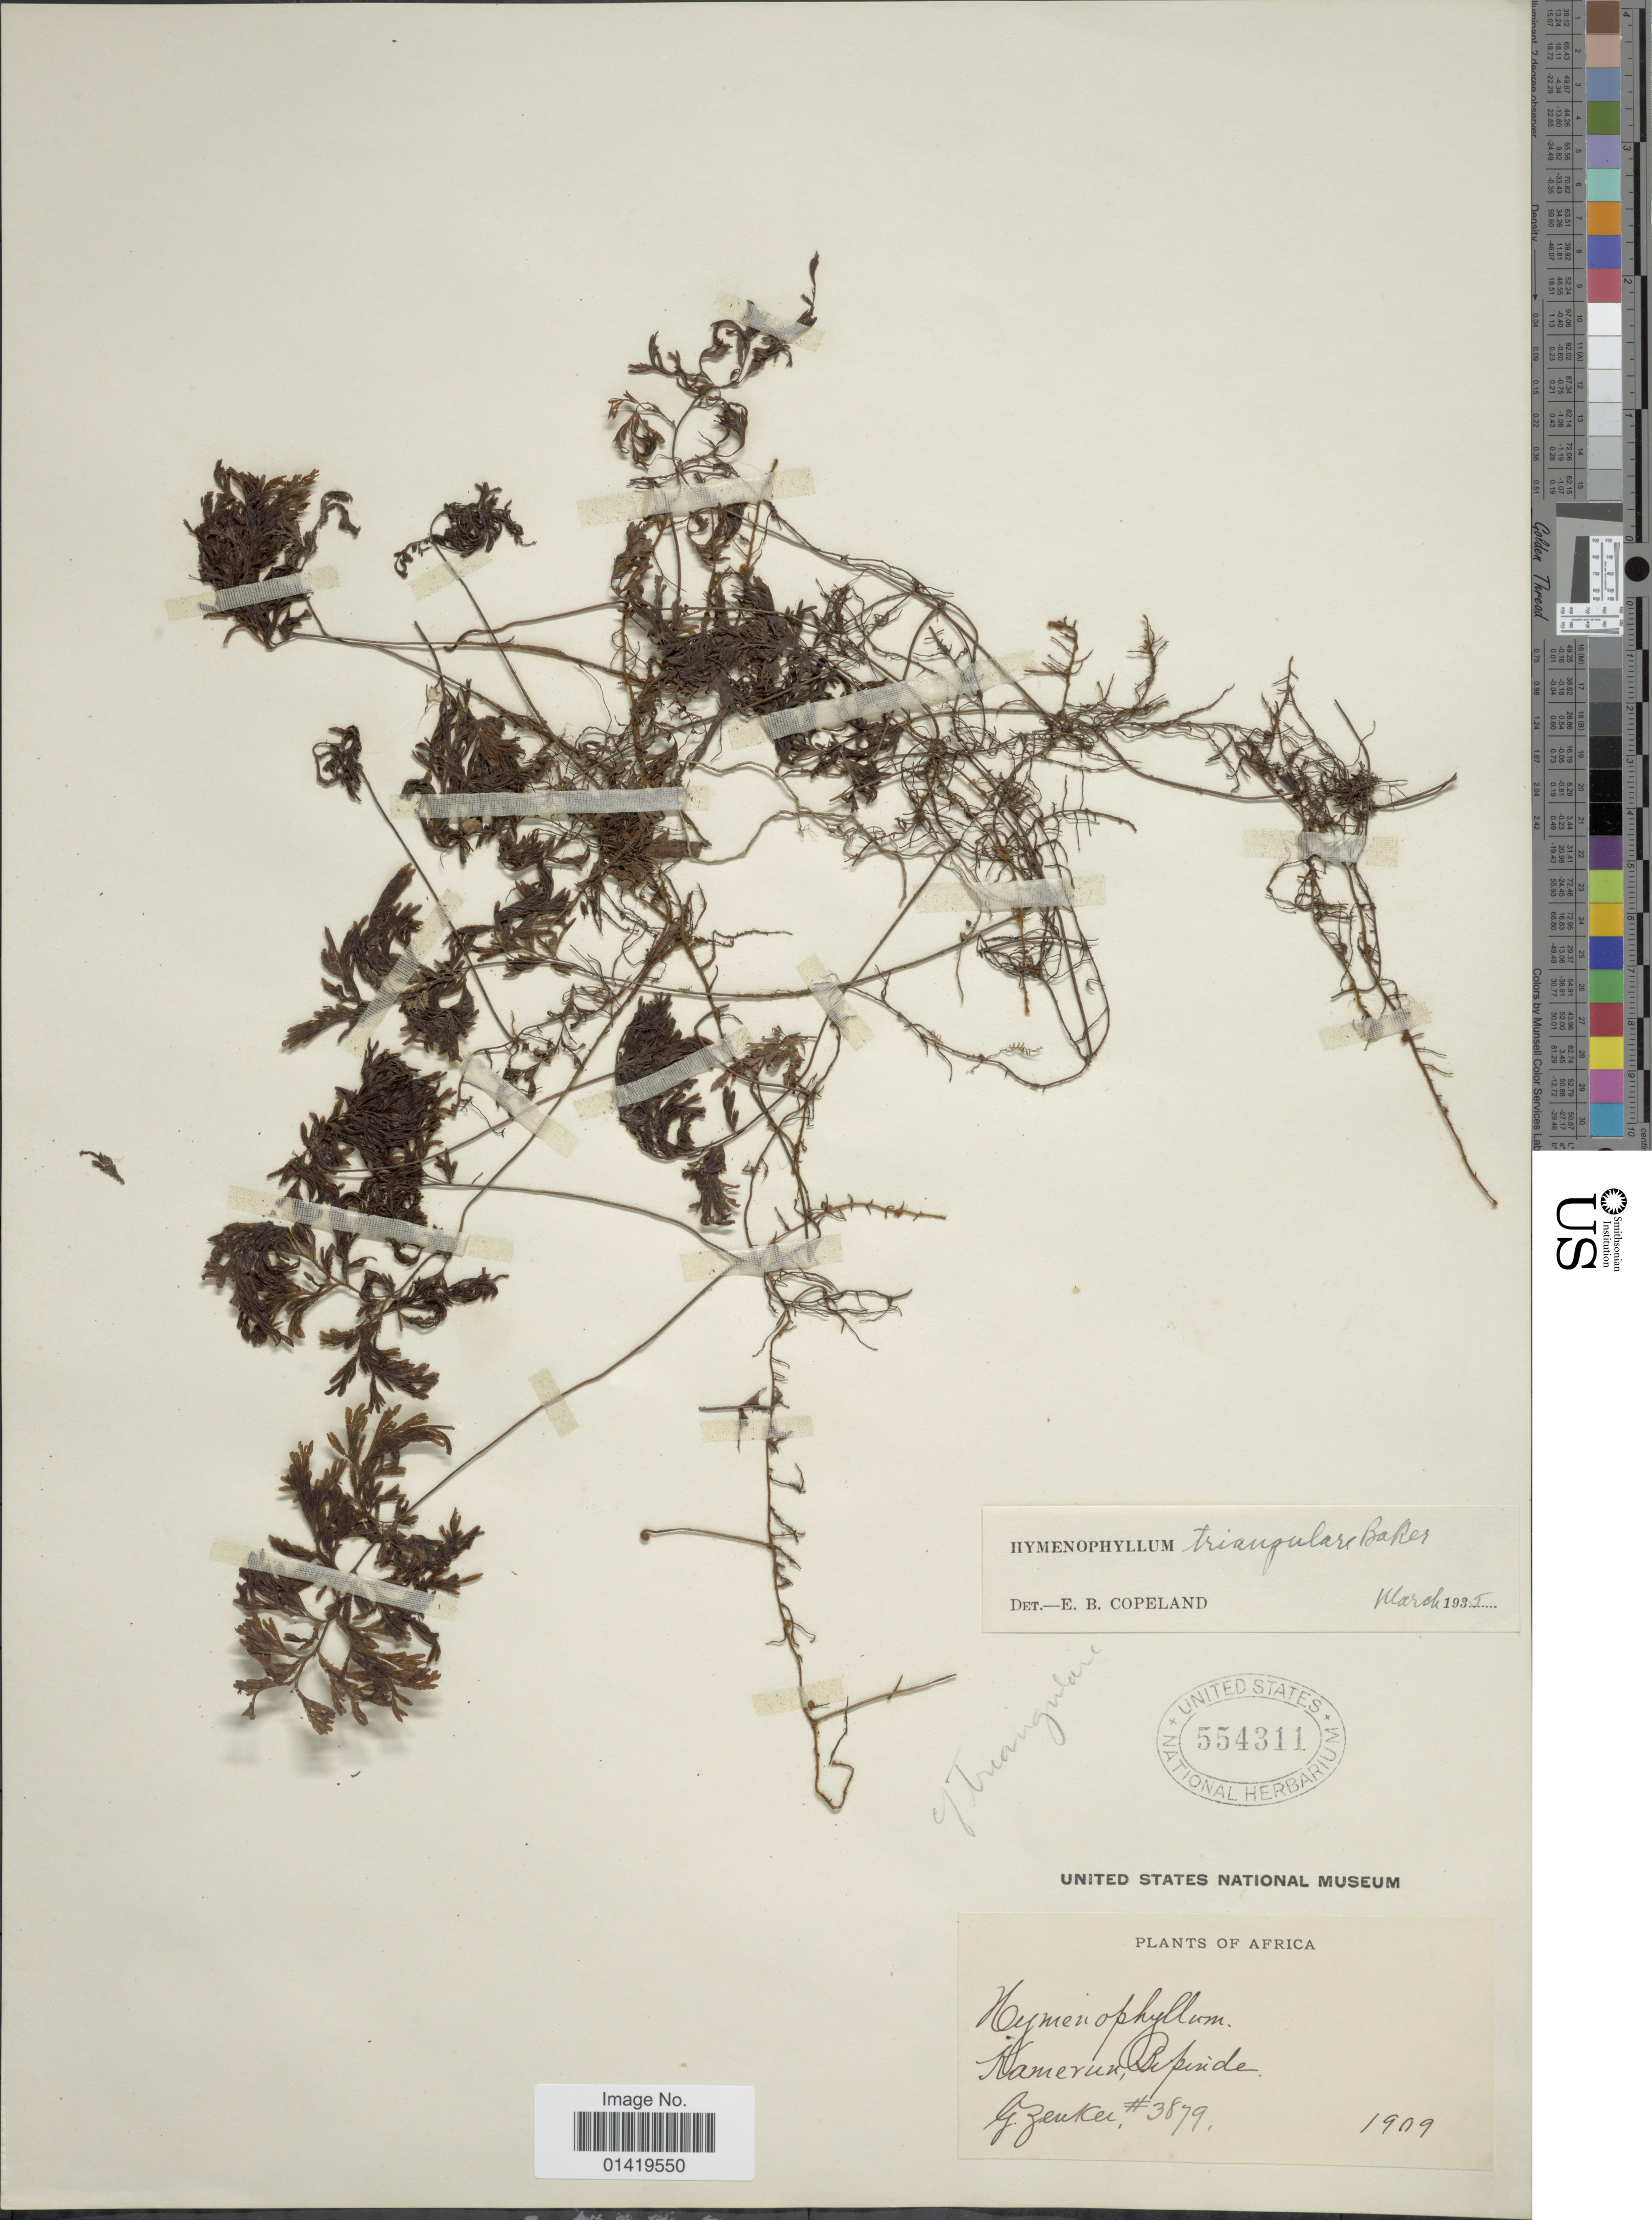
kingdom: Plantae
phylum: Tracheophyta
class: Polypodiopsida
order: Hymenophyllales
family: Hymenophyllaceae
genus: Hymenophyllum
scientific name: Hymenophyllum triangulare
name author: Baker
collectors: G. A. Zenker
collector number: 3879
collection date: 1909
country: Cameroon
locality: Kamerun Bipinde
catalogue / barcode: US 554311